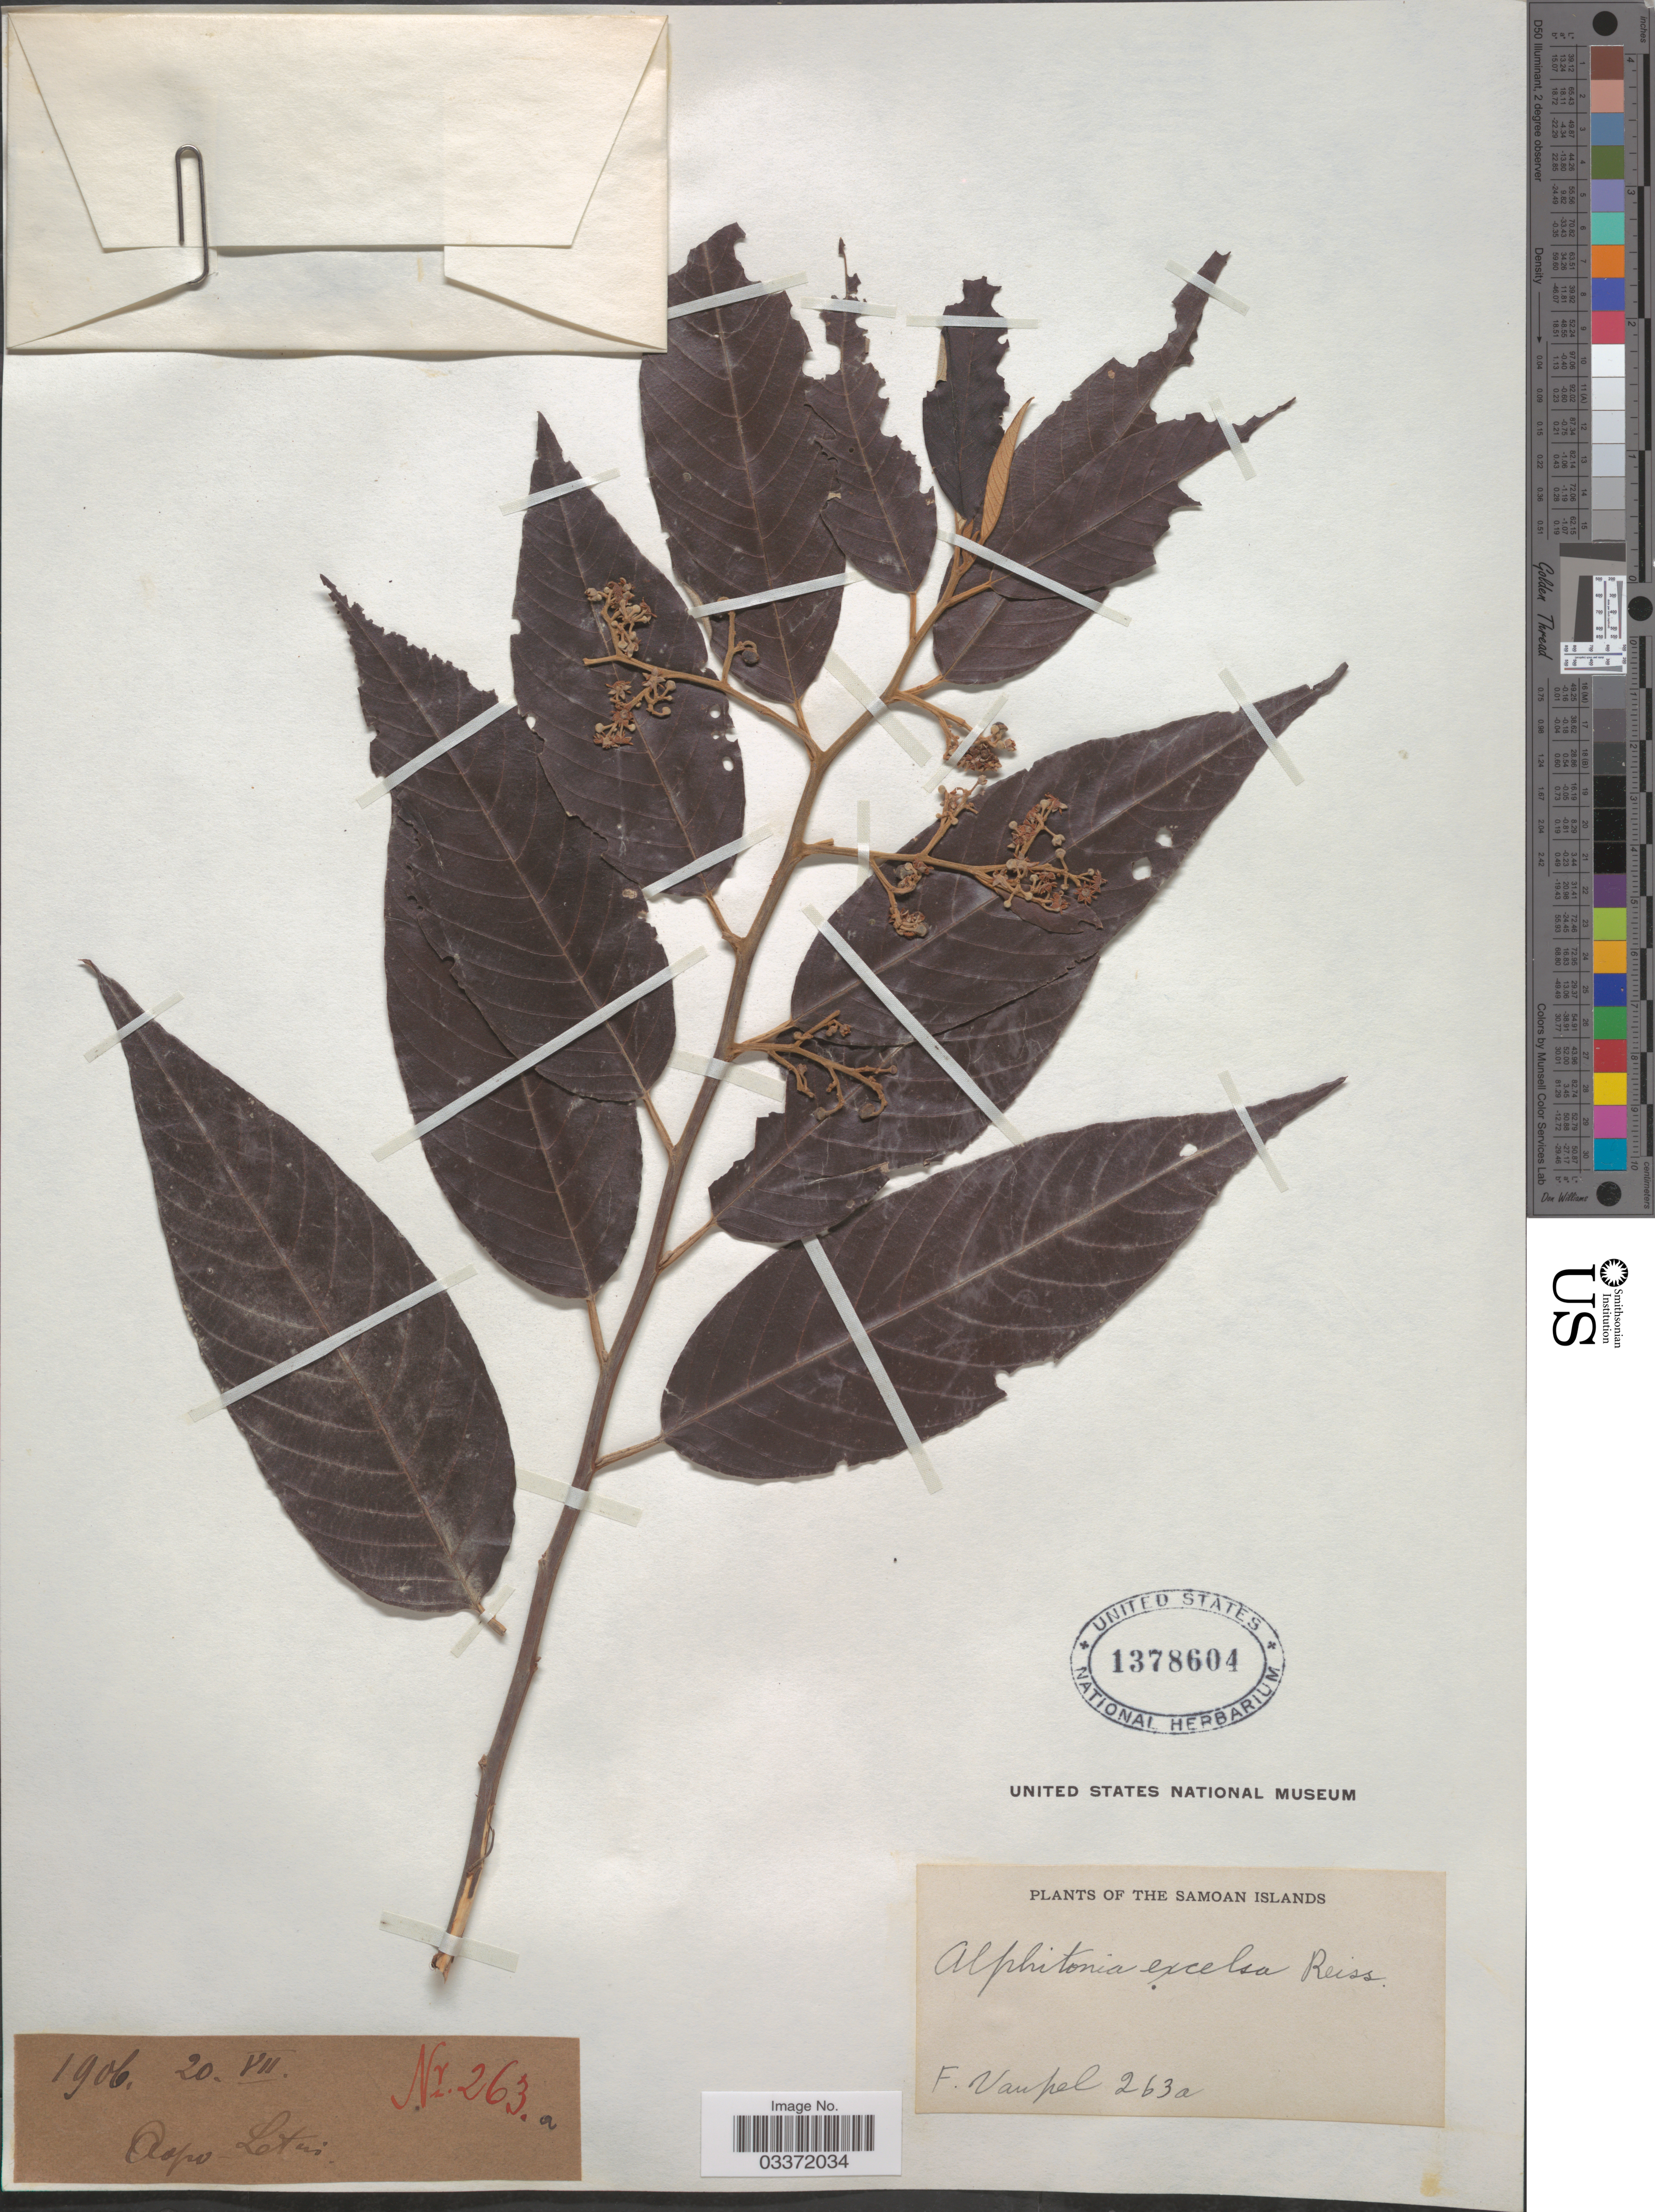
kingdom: Plantae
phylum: Tracheophyta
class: Magnoliopsida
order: Rosales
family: Rhamnaceae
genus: Alphitonia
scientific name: Alphitonia excelsa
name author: Reissek ex Endl.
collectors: F. Vaupel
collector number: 263a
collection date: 1906-07-20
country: Samoa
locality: The Samoan Islands. Oapo Latui. [interpreted]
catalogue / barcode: US 1378604